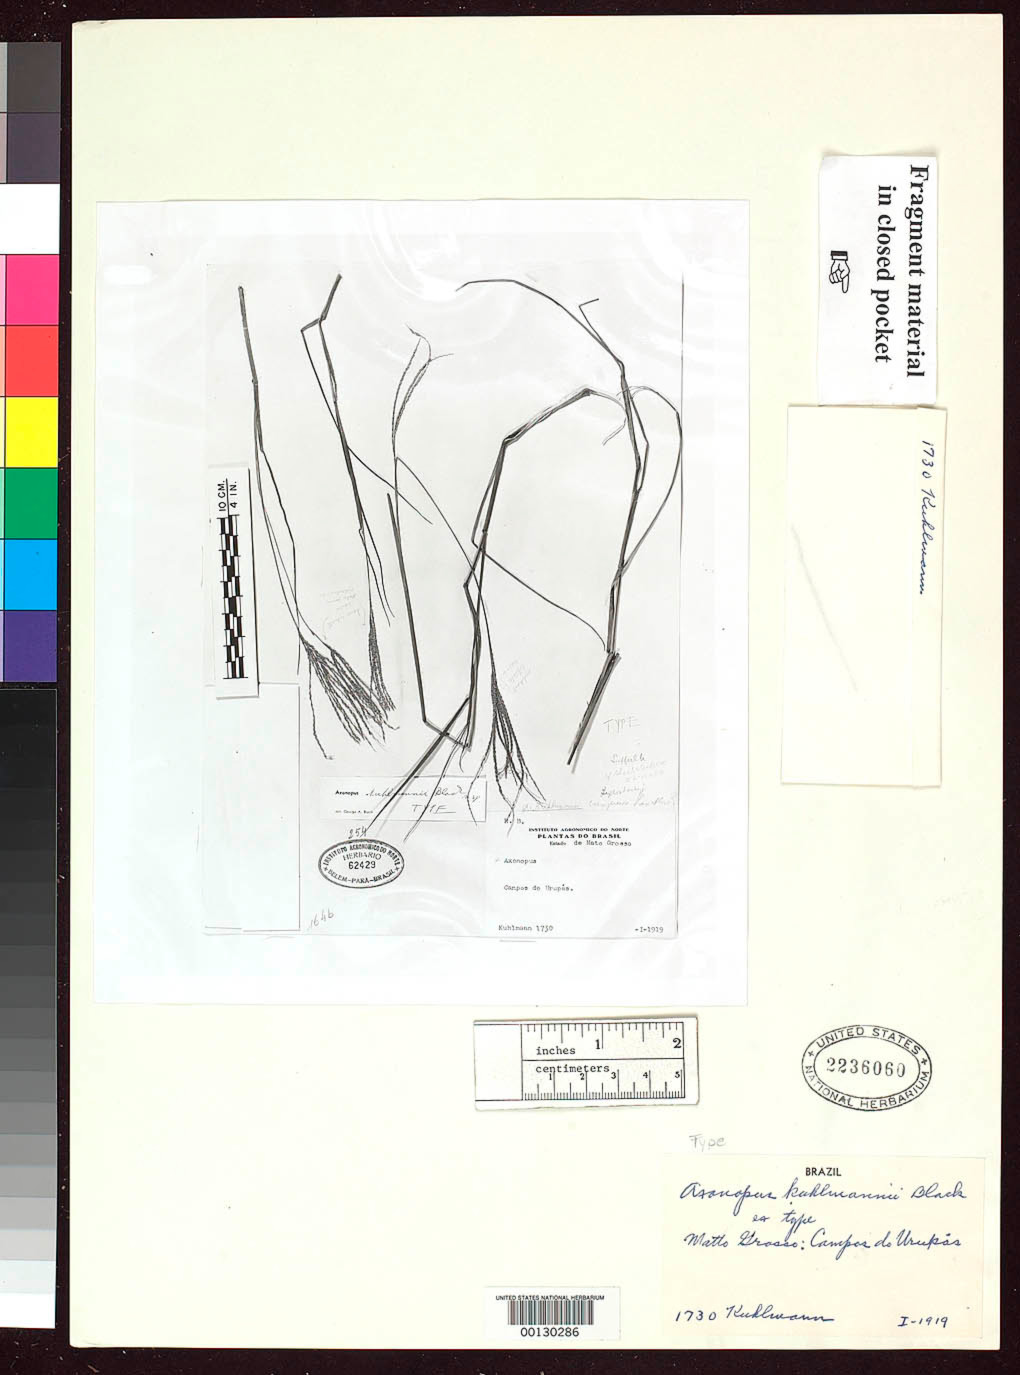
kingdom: Plantae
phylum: Tracheophyta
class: Liliopsida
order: Poales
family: Poaceae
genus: Axonopus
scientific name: Axonopus kuhlmannii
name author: G.A. Black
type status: Type Fragment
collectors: J. G. Kuhlmann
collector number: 1730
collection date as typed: Jan 1919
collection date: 1919-01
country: Brazil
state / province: Mato Grosso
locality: Campos dos Urupas.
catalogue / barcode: US 2236060